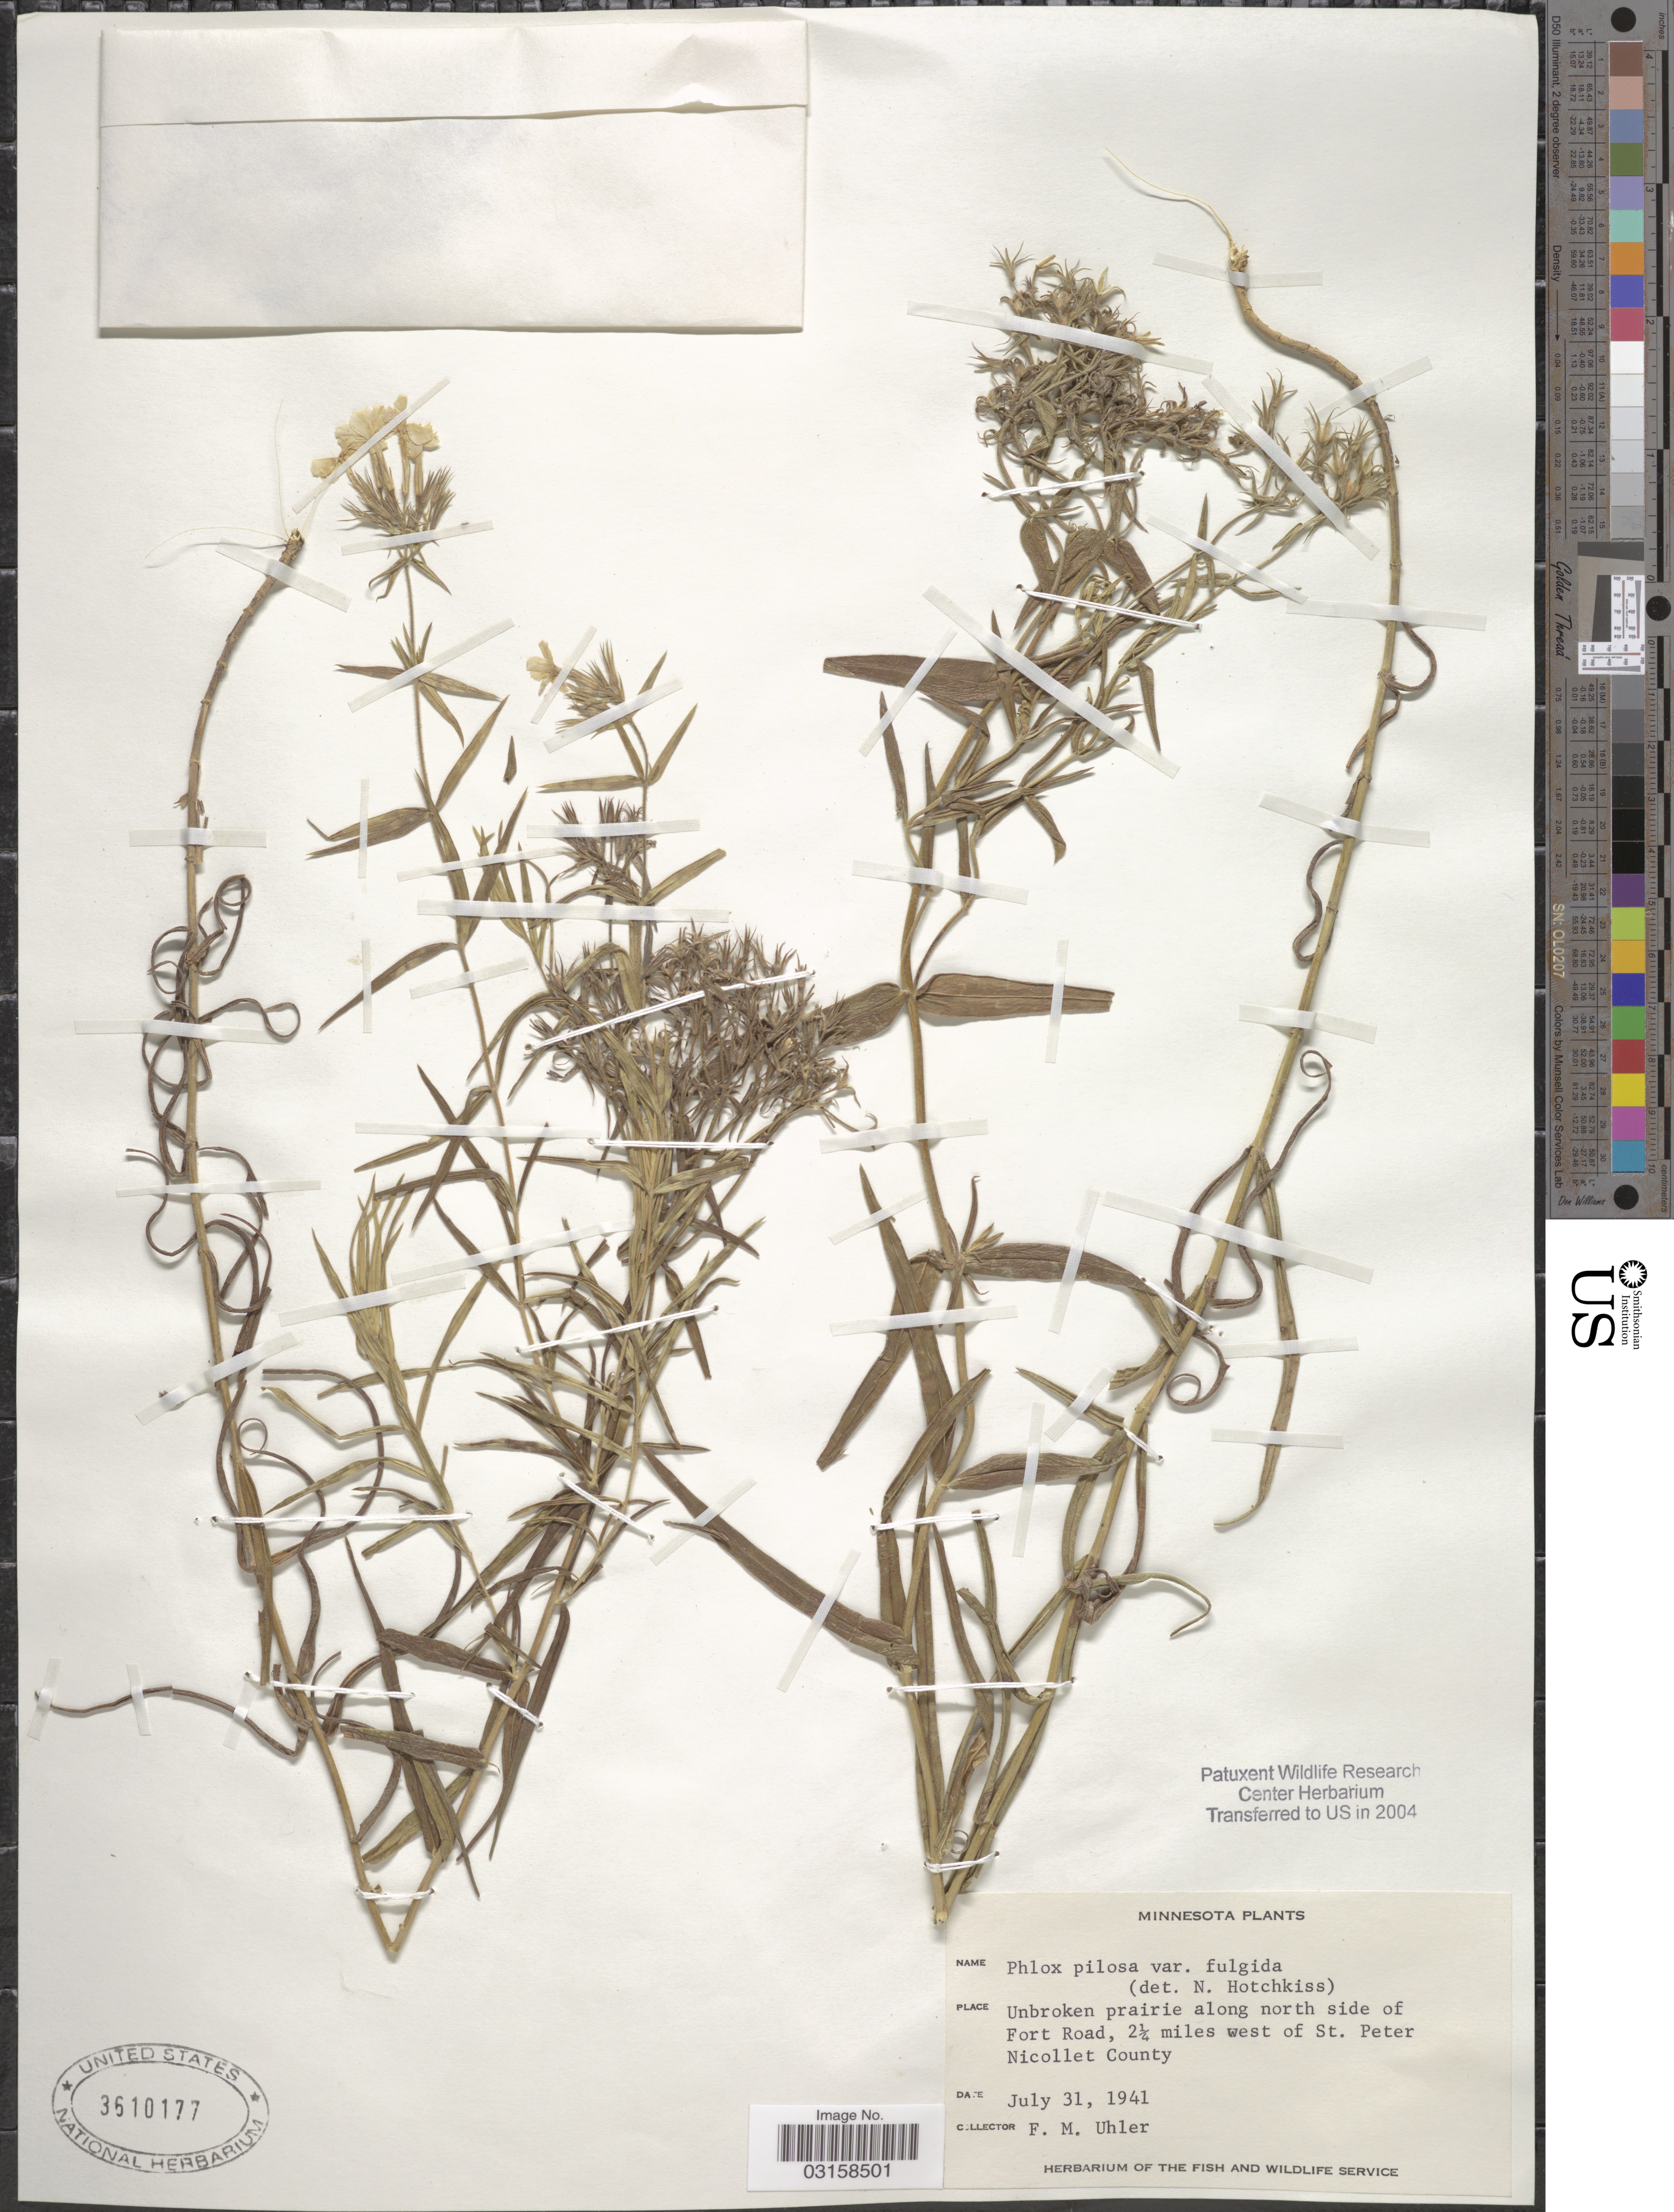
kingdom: Plantae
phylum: Tracheophyta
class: Magnoliopsida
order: Ericales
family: Polemoniaceae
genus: Phlox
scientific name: Phlox pilosa subsp. fulgida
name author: (Wherry) Wherry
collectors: F. M. Uhler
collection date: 1941-07-31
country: United States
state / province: Minnesota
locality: Along north side of Fort Road, 2½ miles west of St. Peter Nicollet County.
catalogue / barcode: US 3610177